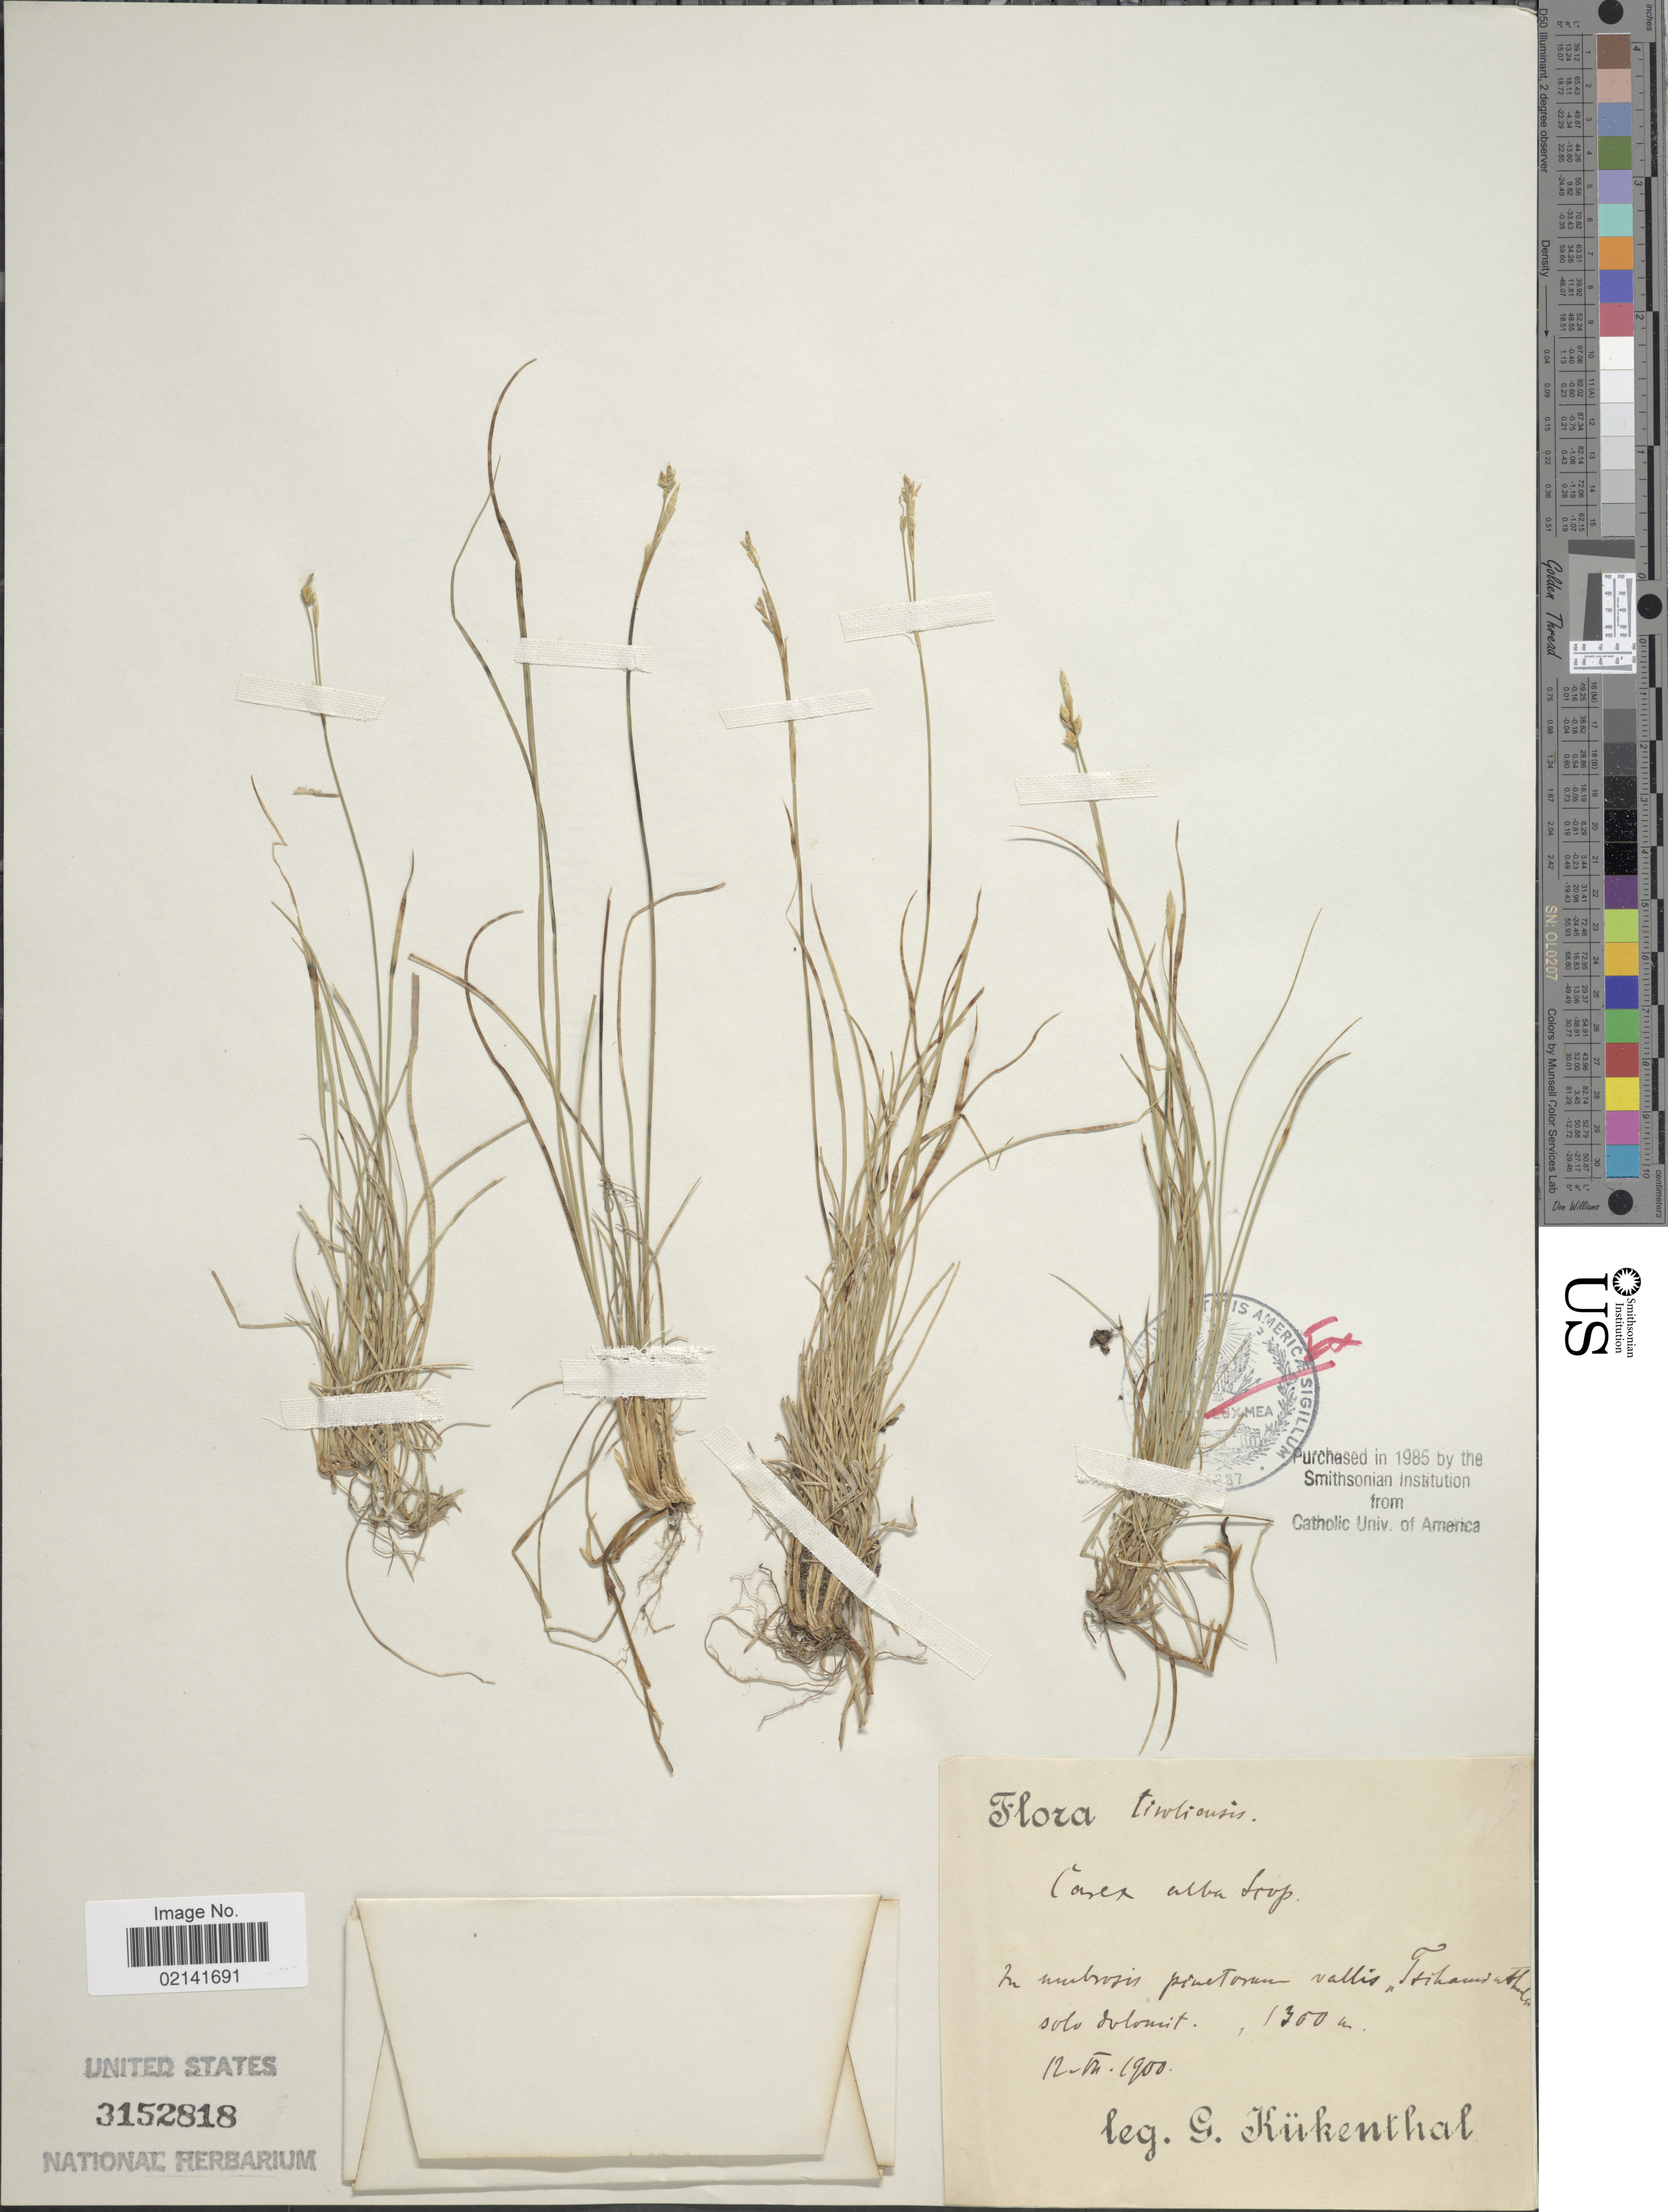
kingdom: Plantae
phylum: Tracheophyta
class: Liliopsida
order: Poales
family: Cyperaceae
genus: Carex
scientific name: Carex alba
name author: Scop.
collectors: G. Kükenthal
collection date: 1900-07-12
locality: In subrosis pinctonum vallis Tsikandthalan solo dolomit [interpreted]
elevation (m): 1300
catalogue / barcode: US 3152818